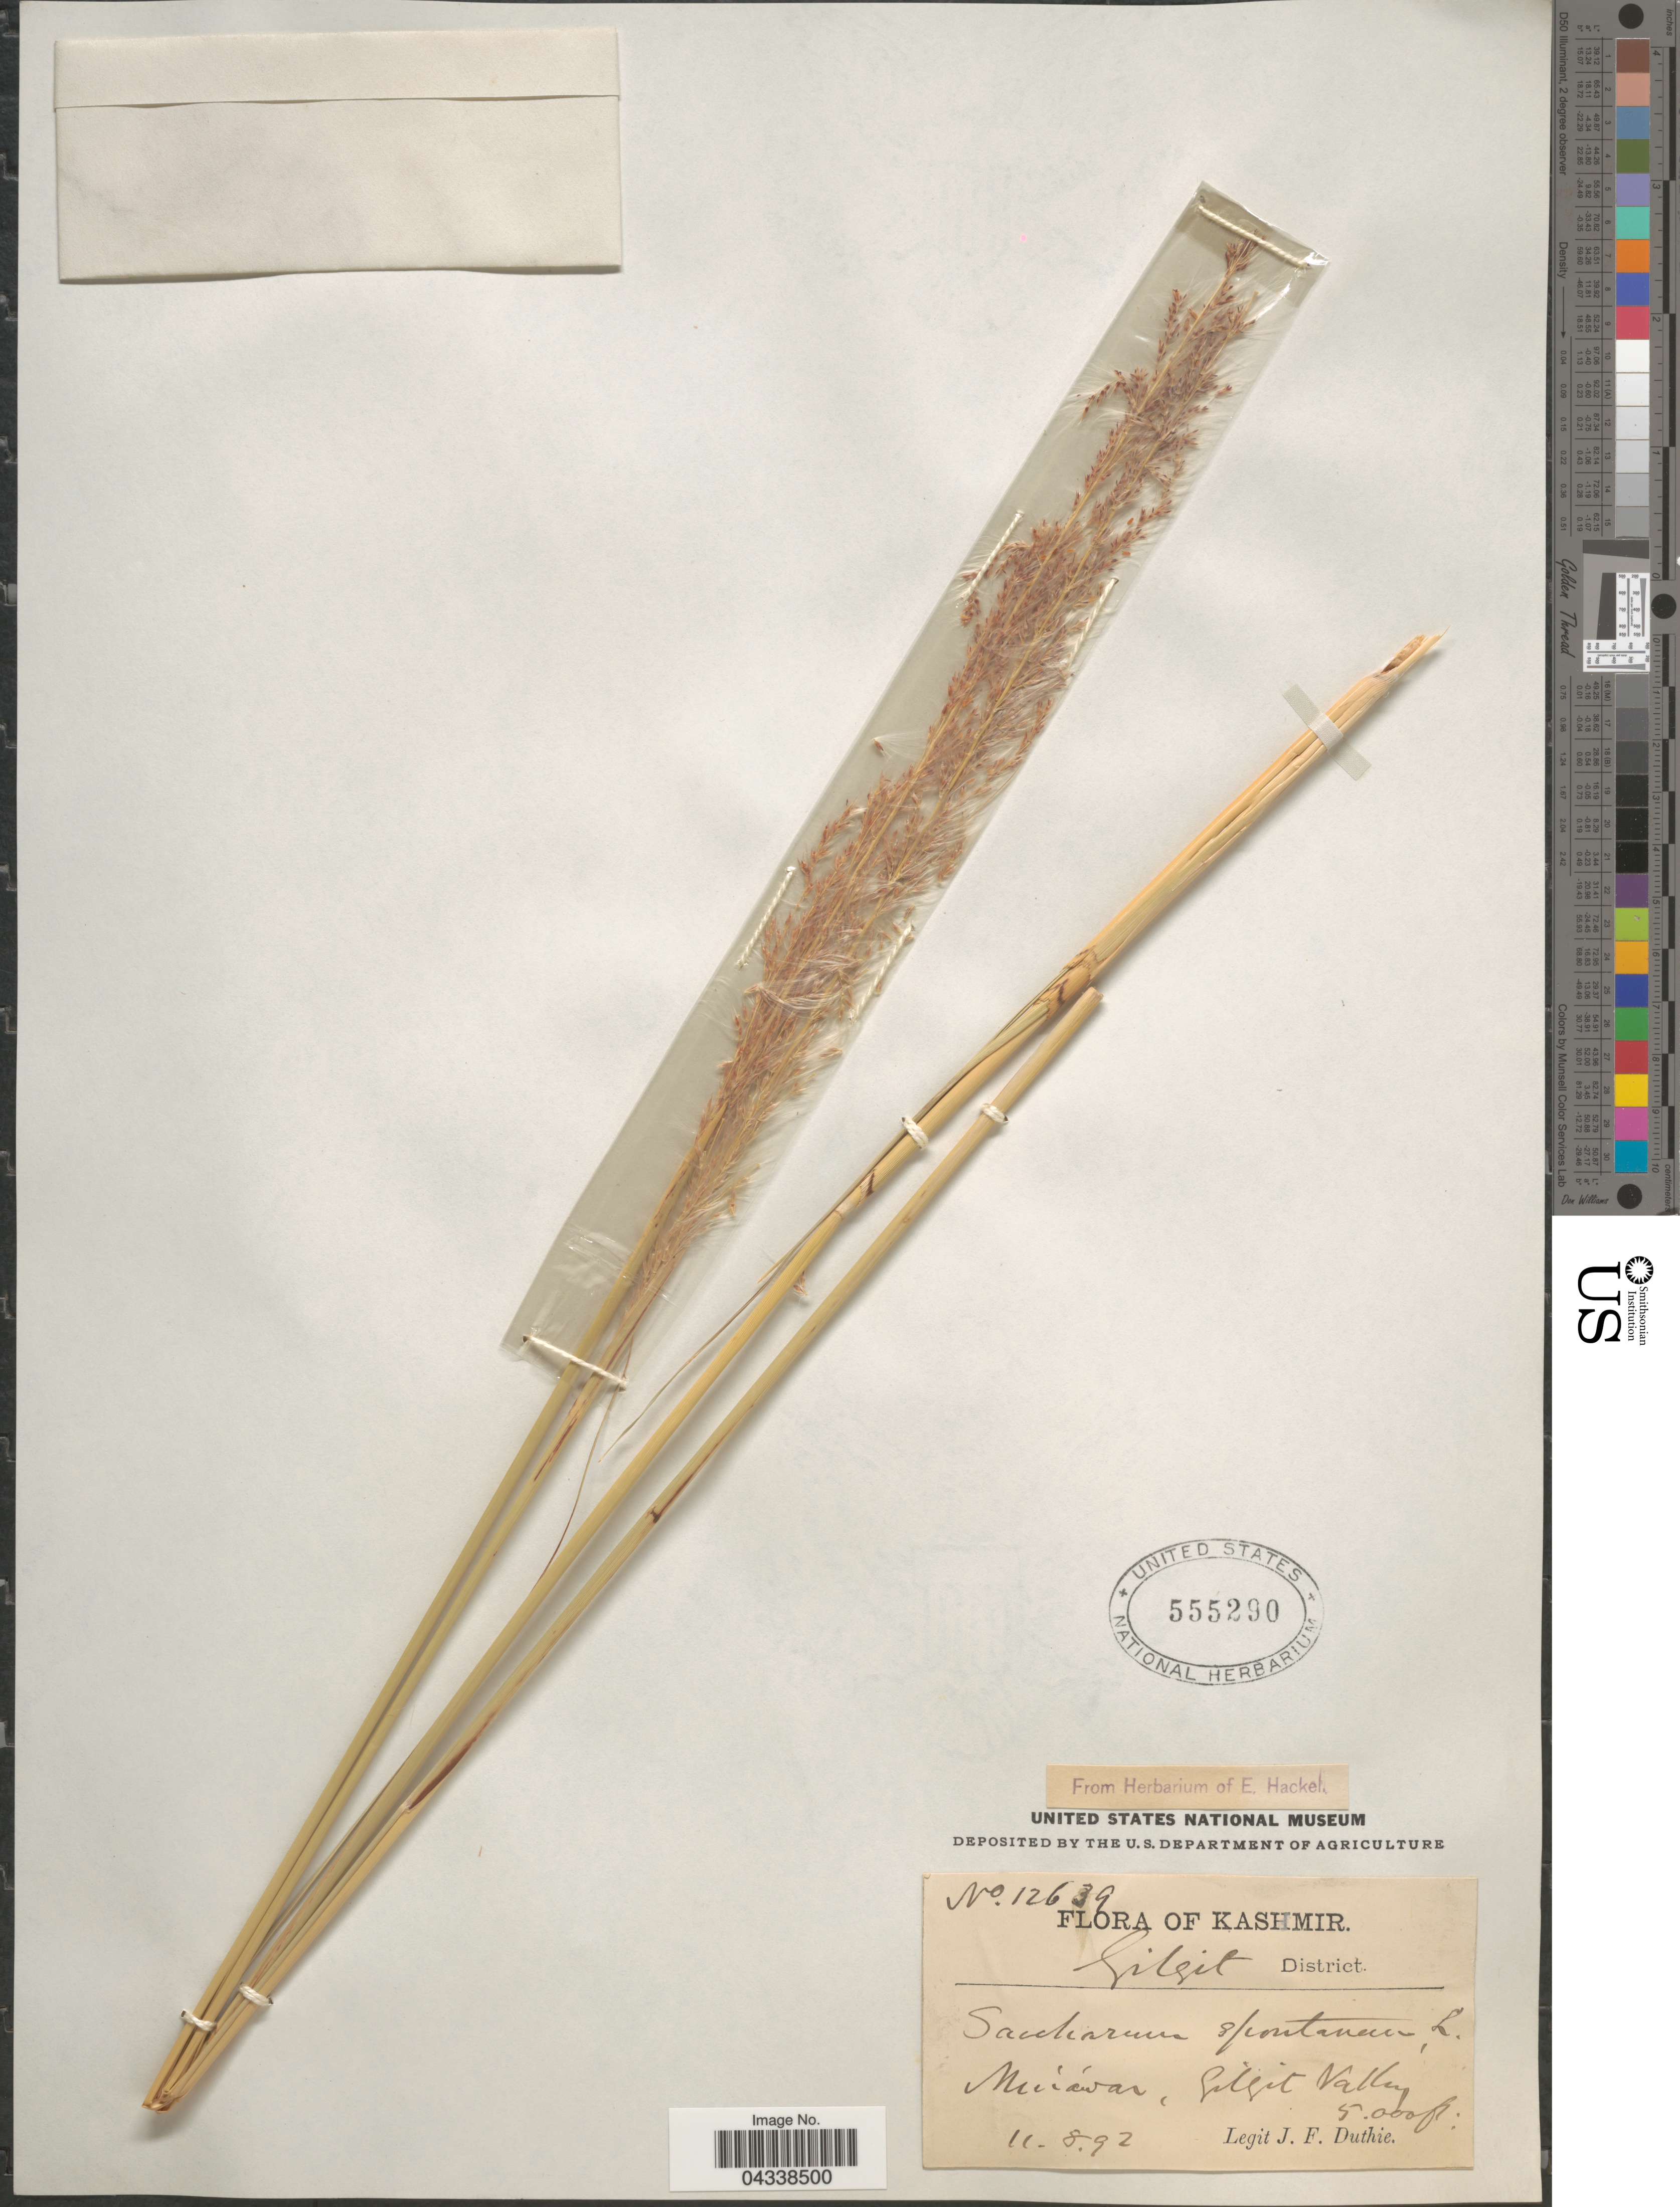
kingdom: Plantae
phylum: Tracheophyta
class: Liliopsida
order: Poales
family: Poaceae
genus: Saccharum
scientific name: Saccharum spontaneum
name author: L.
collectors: J. F. Duthie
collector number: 12639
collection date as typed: Transcribed d/m/y: 11/8/92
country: Pakistan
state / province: Gilgit-Baltistan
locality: Kashmir. Gilgit District. Mináwar, Gilgit Valley.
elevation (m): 1524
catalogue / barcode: US 555290